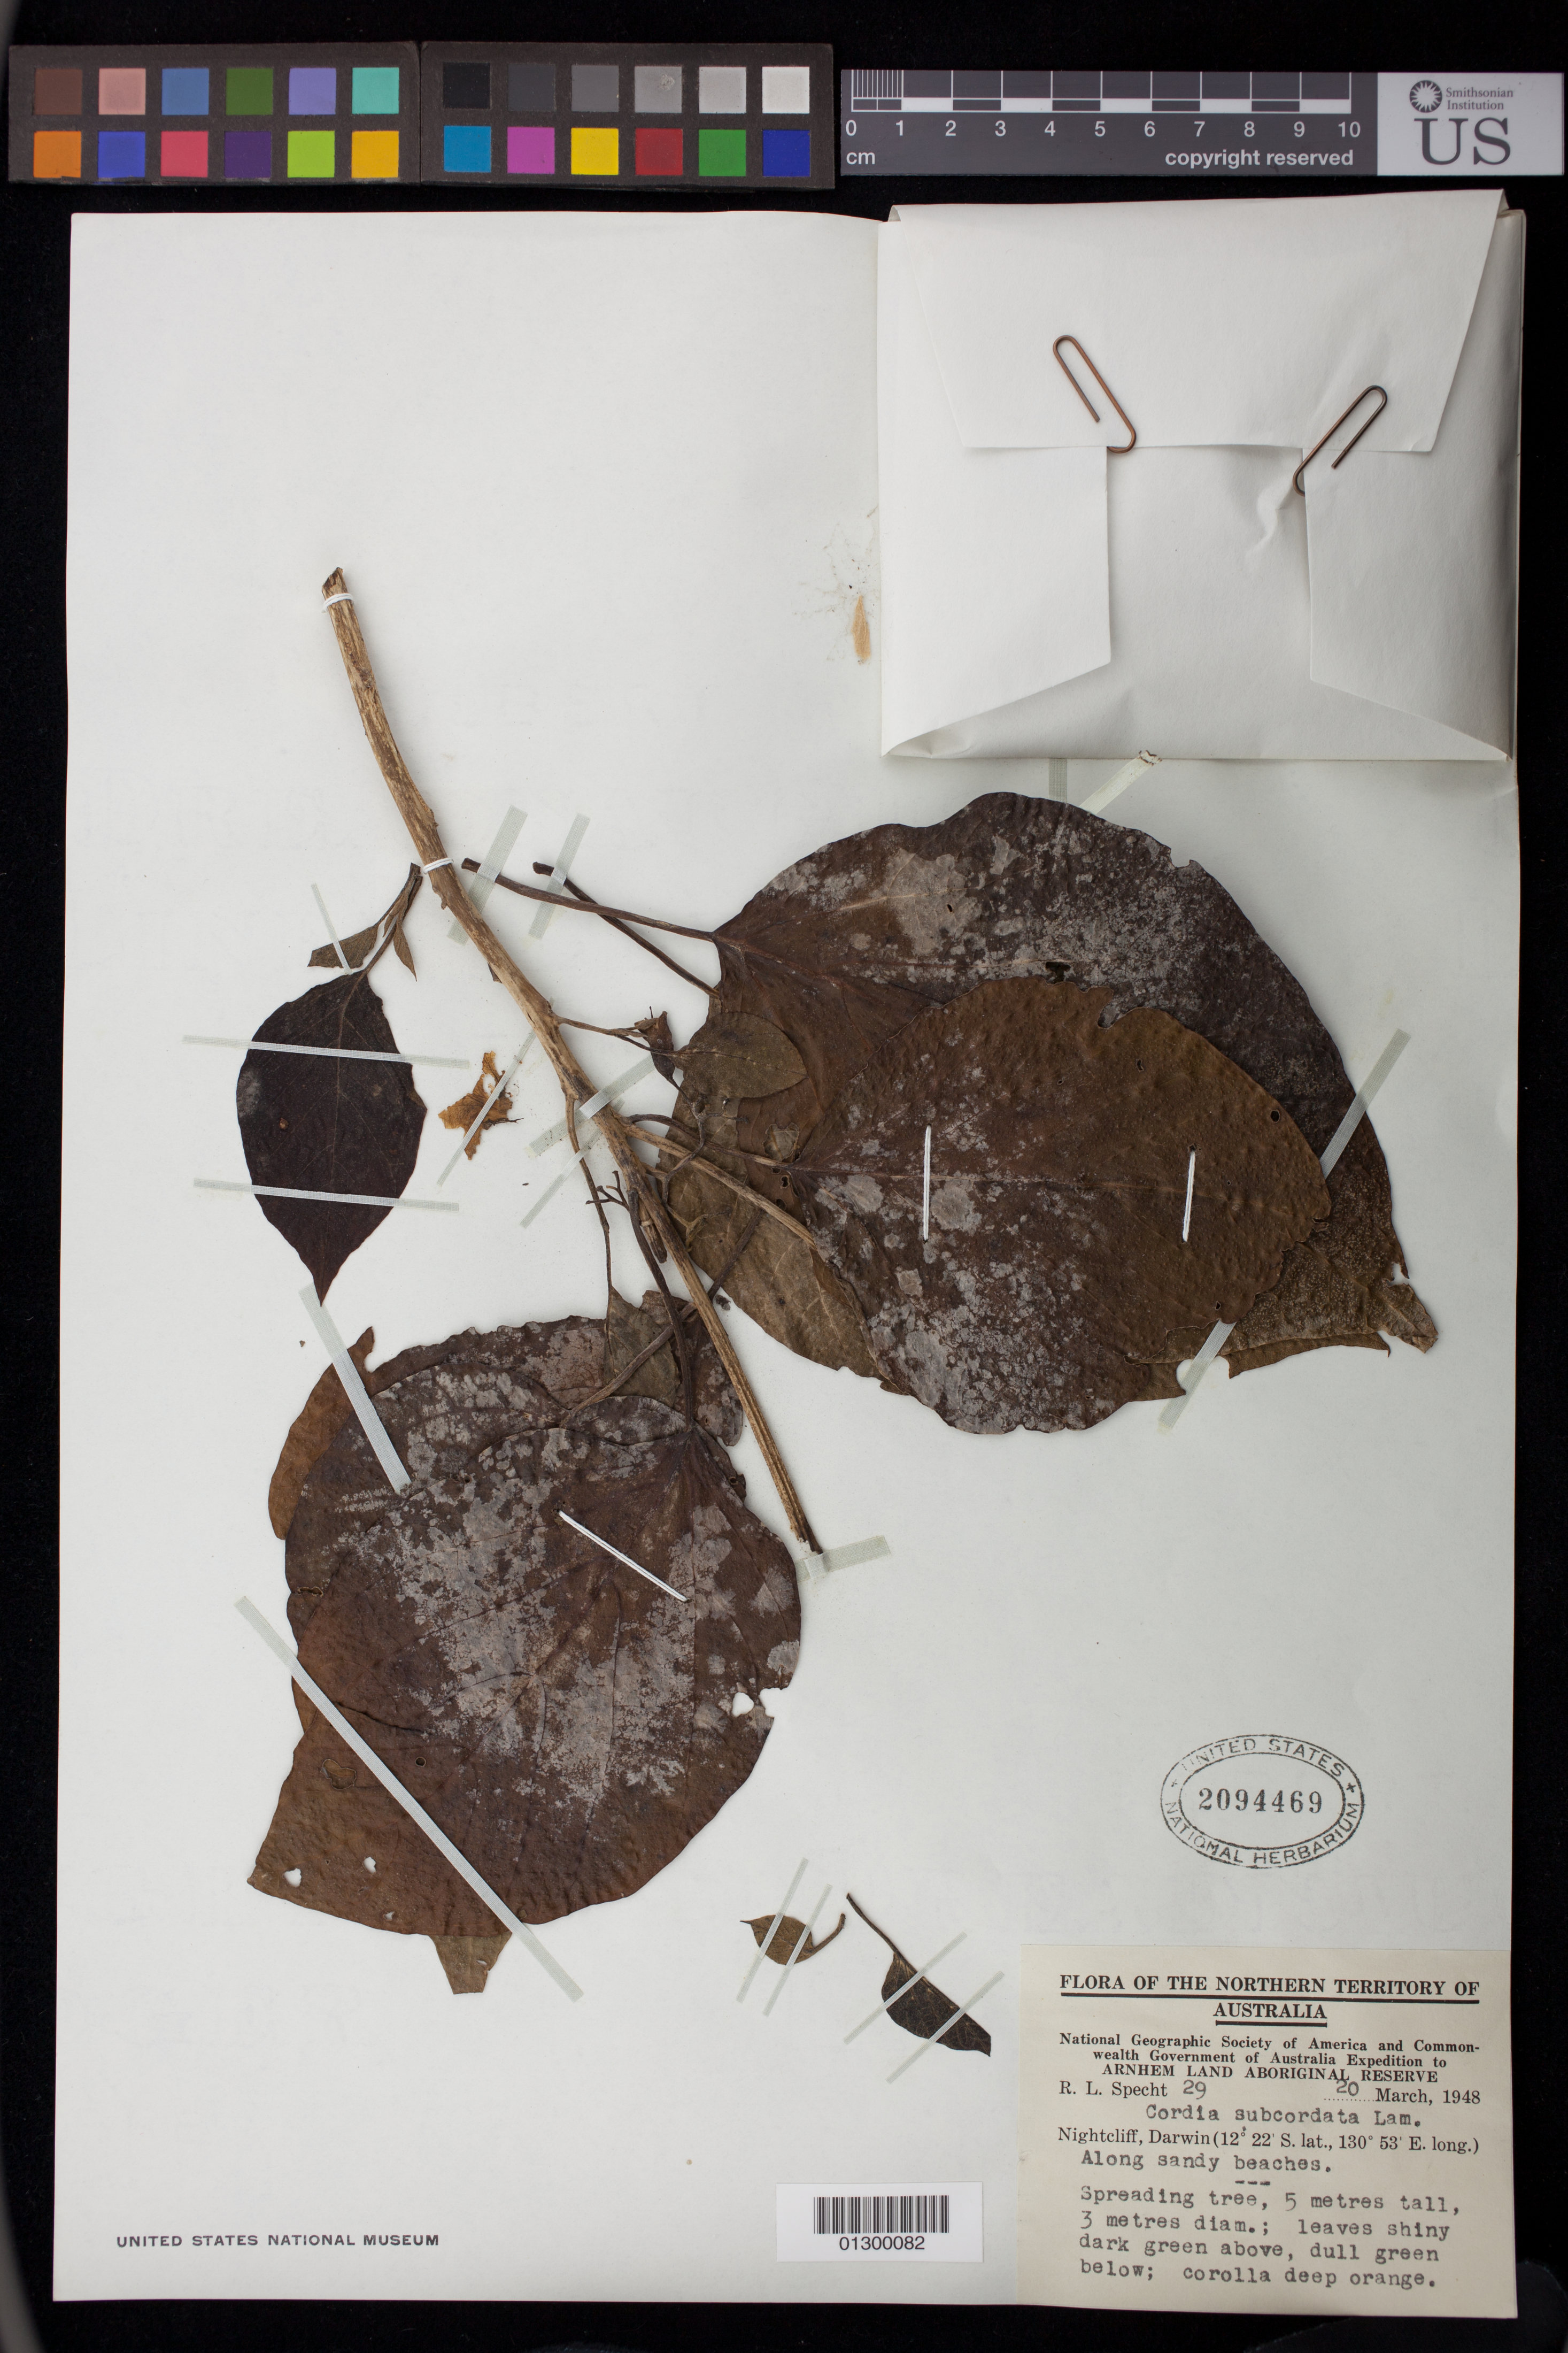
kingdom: Plantae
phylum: Tracheophyta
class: Magnoliopsida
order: Boraginales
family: Cordiaceae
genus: Cordia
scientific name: Cordia subcordata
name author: Lam.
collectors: R. L. Specht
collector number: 29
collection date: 1948-03-20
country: Australia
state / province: Northern Territory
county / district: Darwin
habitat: Along sandy beaches.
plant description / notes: Spreading tree, 5 metres tall, 3 metres diam.; leaves shiny dark green above, dull green below; corolla deep orange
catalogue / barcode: US 2094469